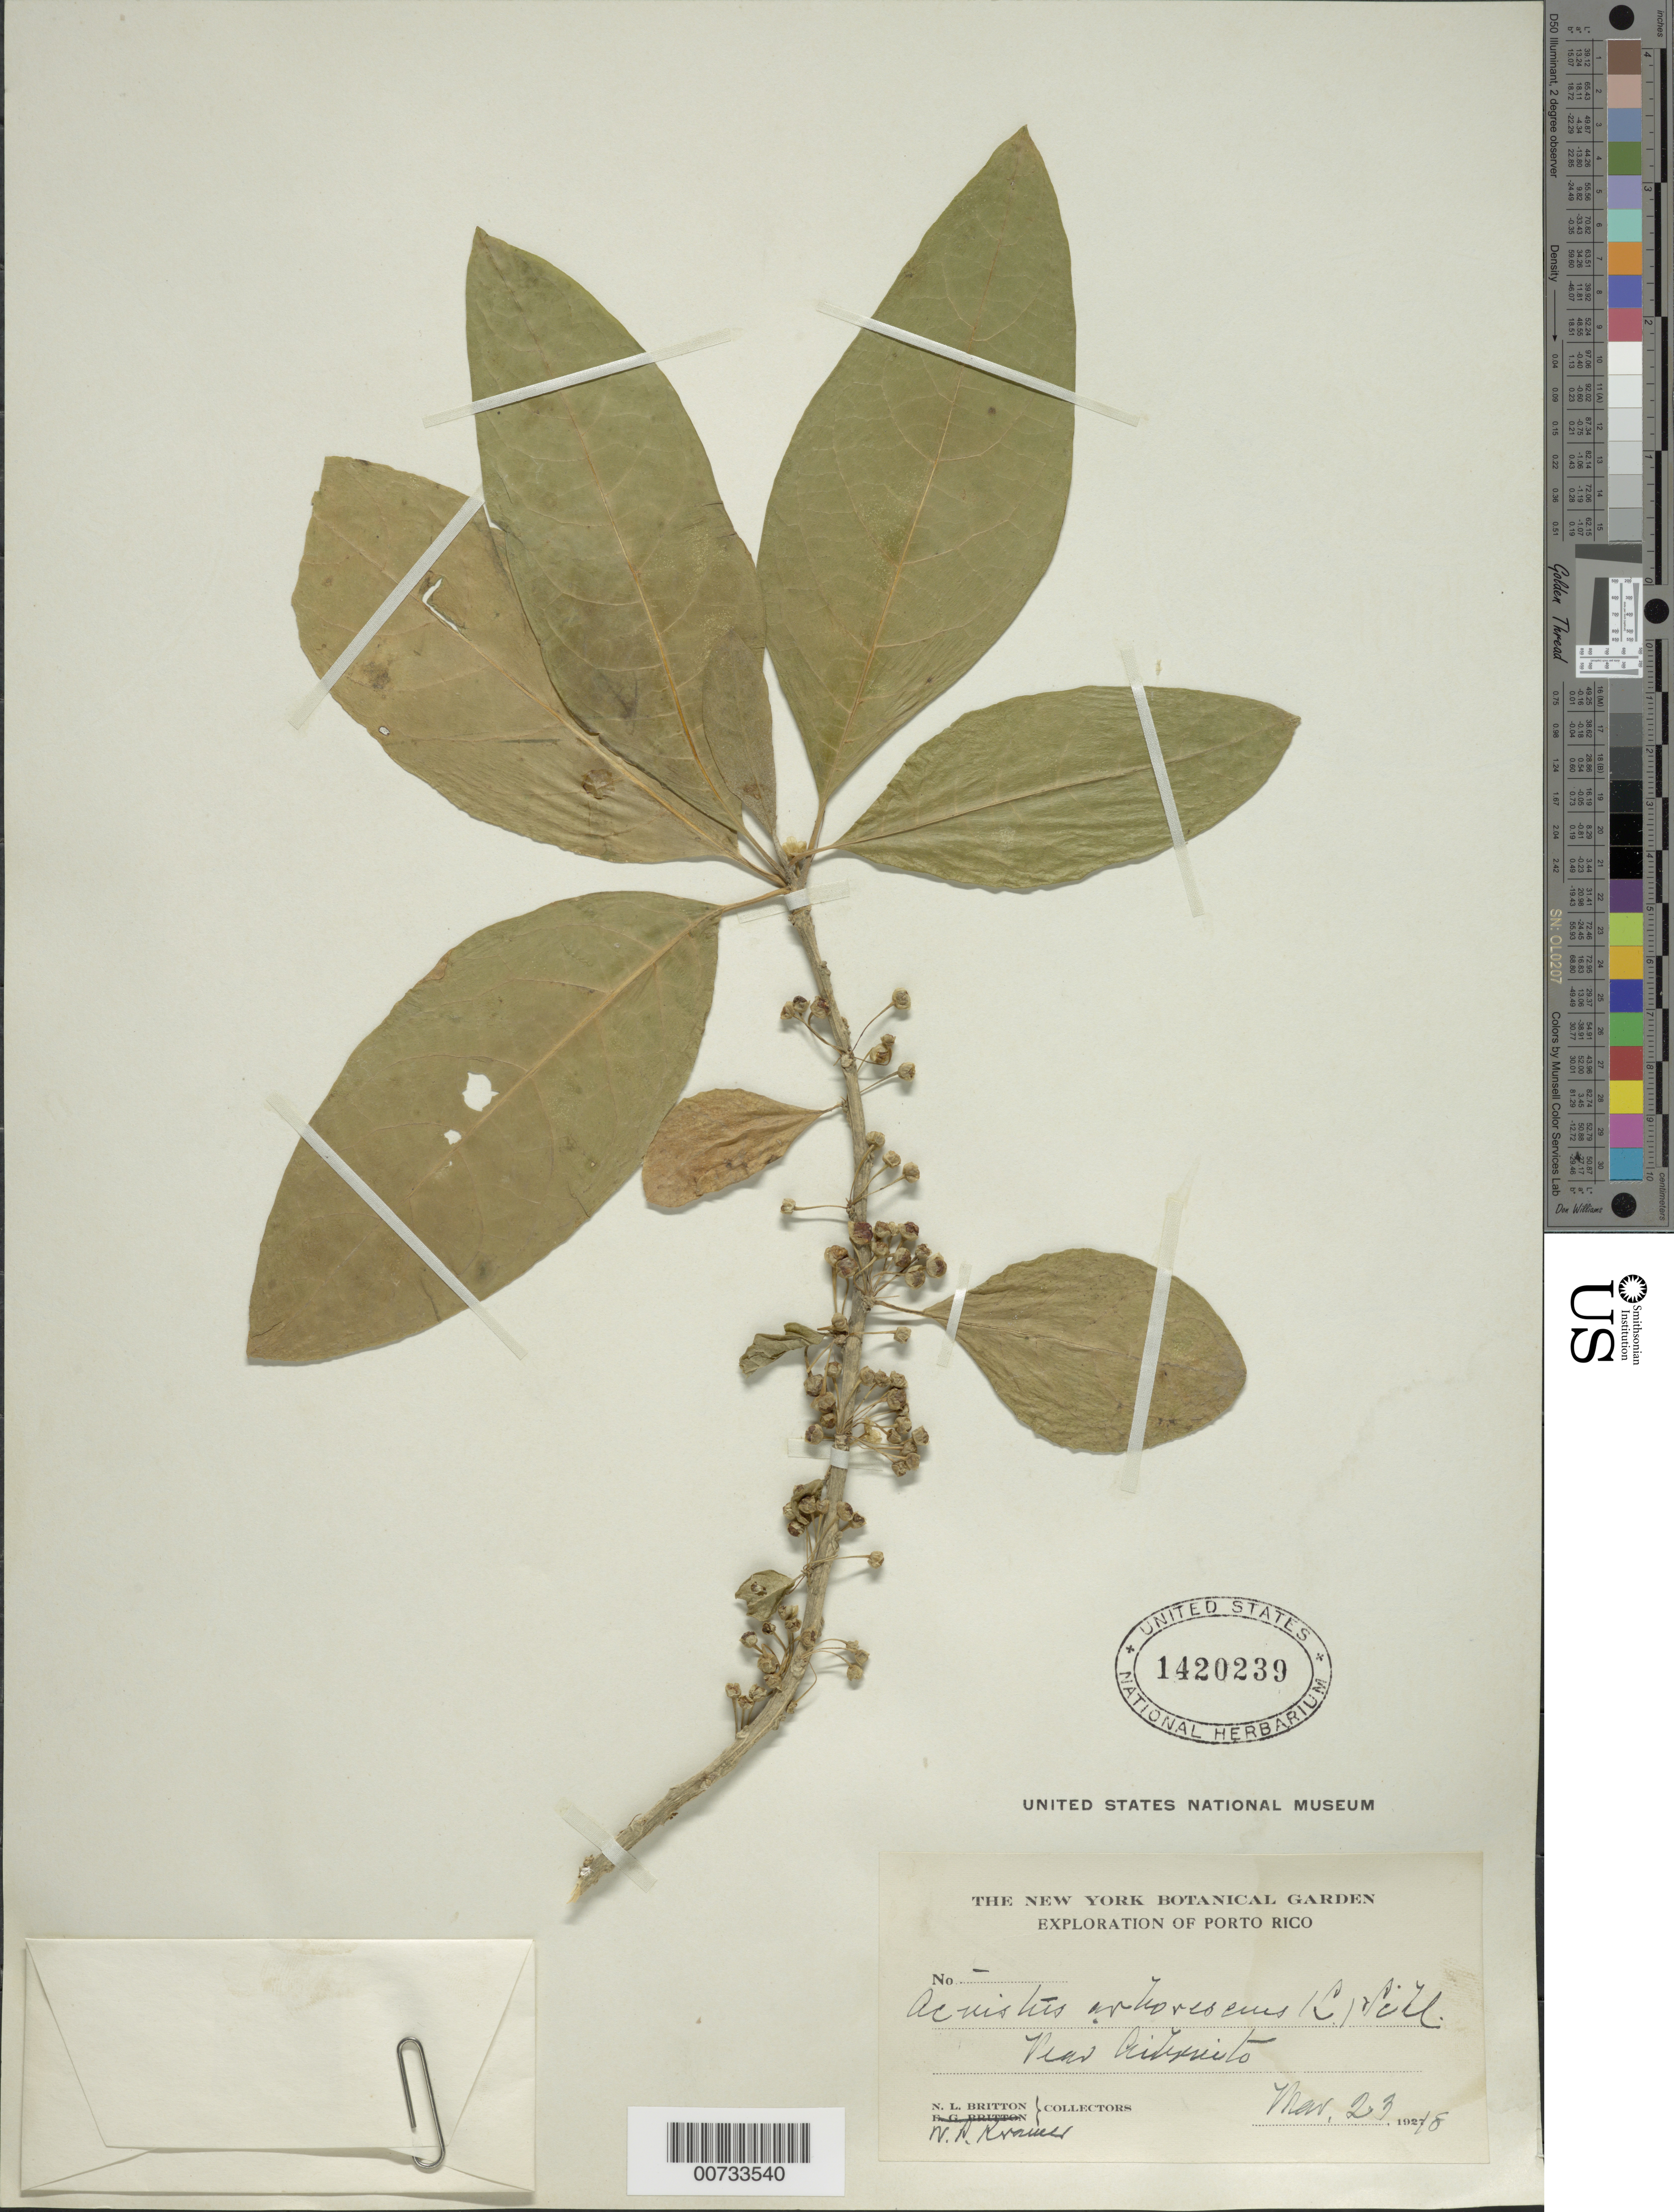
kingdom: Plantae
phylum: Tracheophyta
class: Magnoliopsida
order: Solanales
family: Solanaceae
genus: Acnistus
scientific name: Acnistus arborescens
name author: (L.) Schltdl.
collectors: N. Britton & W. Kramer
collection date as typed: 23 Mar 1928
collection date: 1928-03-23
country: Puerto Rico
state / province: Abonito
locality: Aibonito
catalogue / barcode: US 1420239